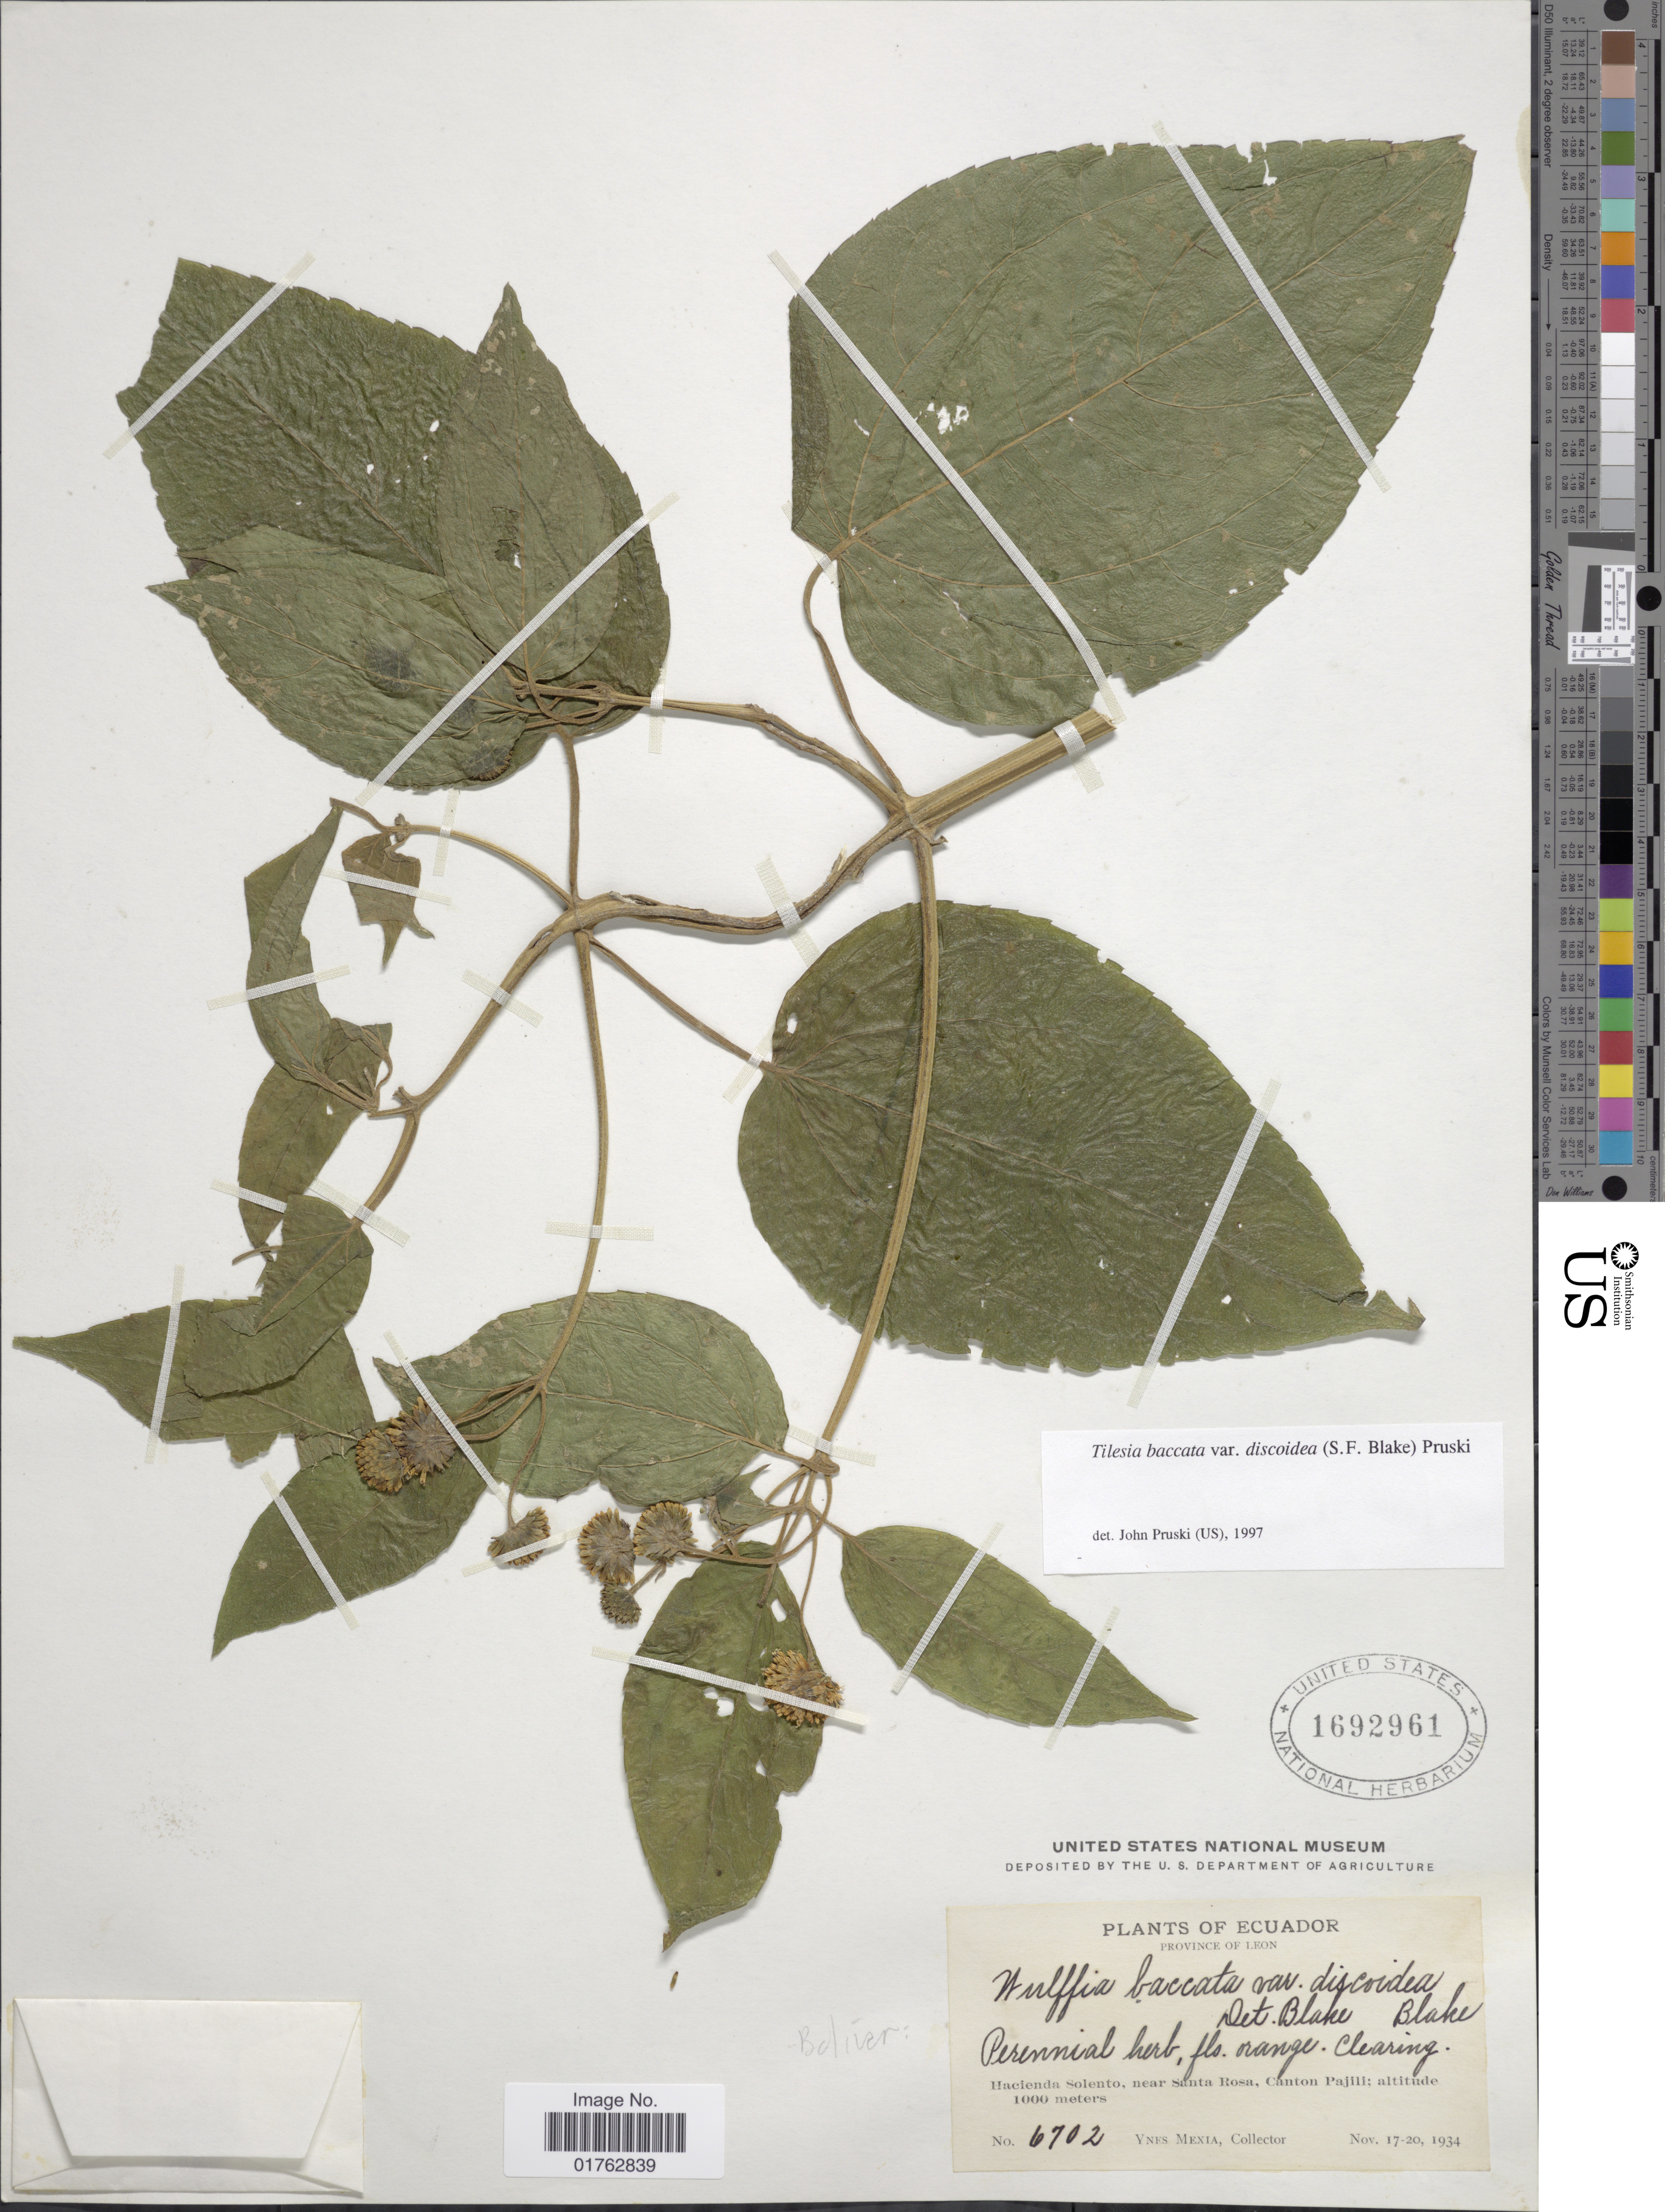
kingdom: Plantae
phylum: Tracheophyta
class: Magnoliopsida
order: Asterales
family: Asteraceae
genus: Wulffia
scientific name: Wulffia baccata var. discoidea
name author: S.F. Blake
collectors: Y. Mexia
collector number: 6702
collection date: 1934-11-17/1934-11-20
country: Ecuador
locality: Province of Leon, Hacienda Solento, near Santa Rosa, Canton Pajillo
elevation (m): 1000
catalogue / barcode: US 1692961